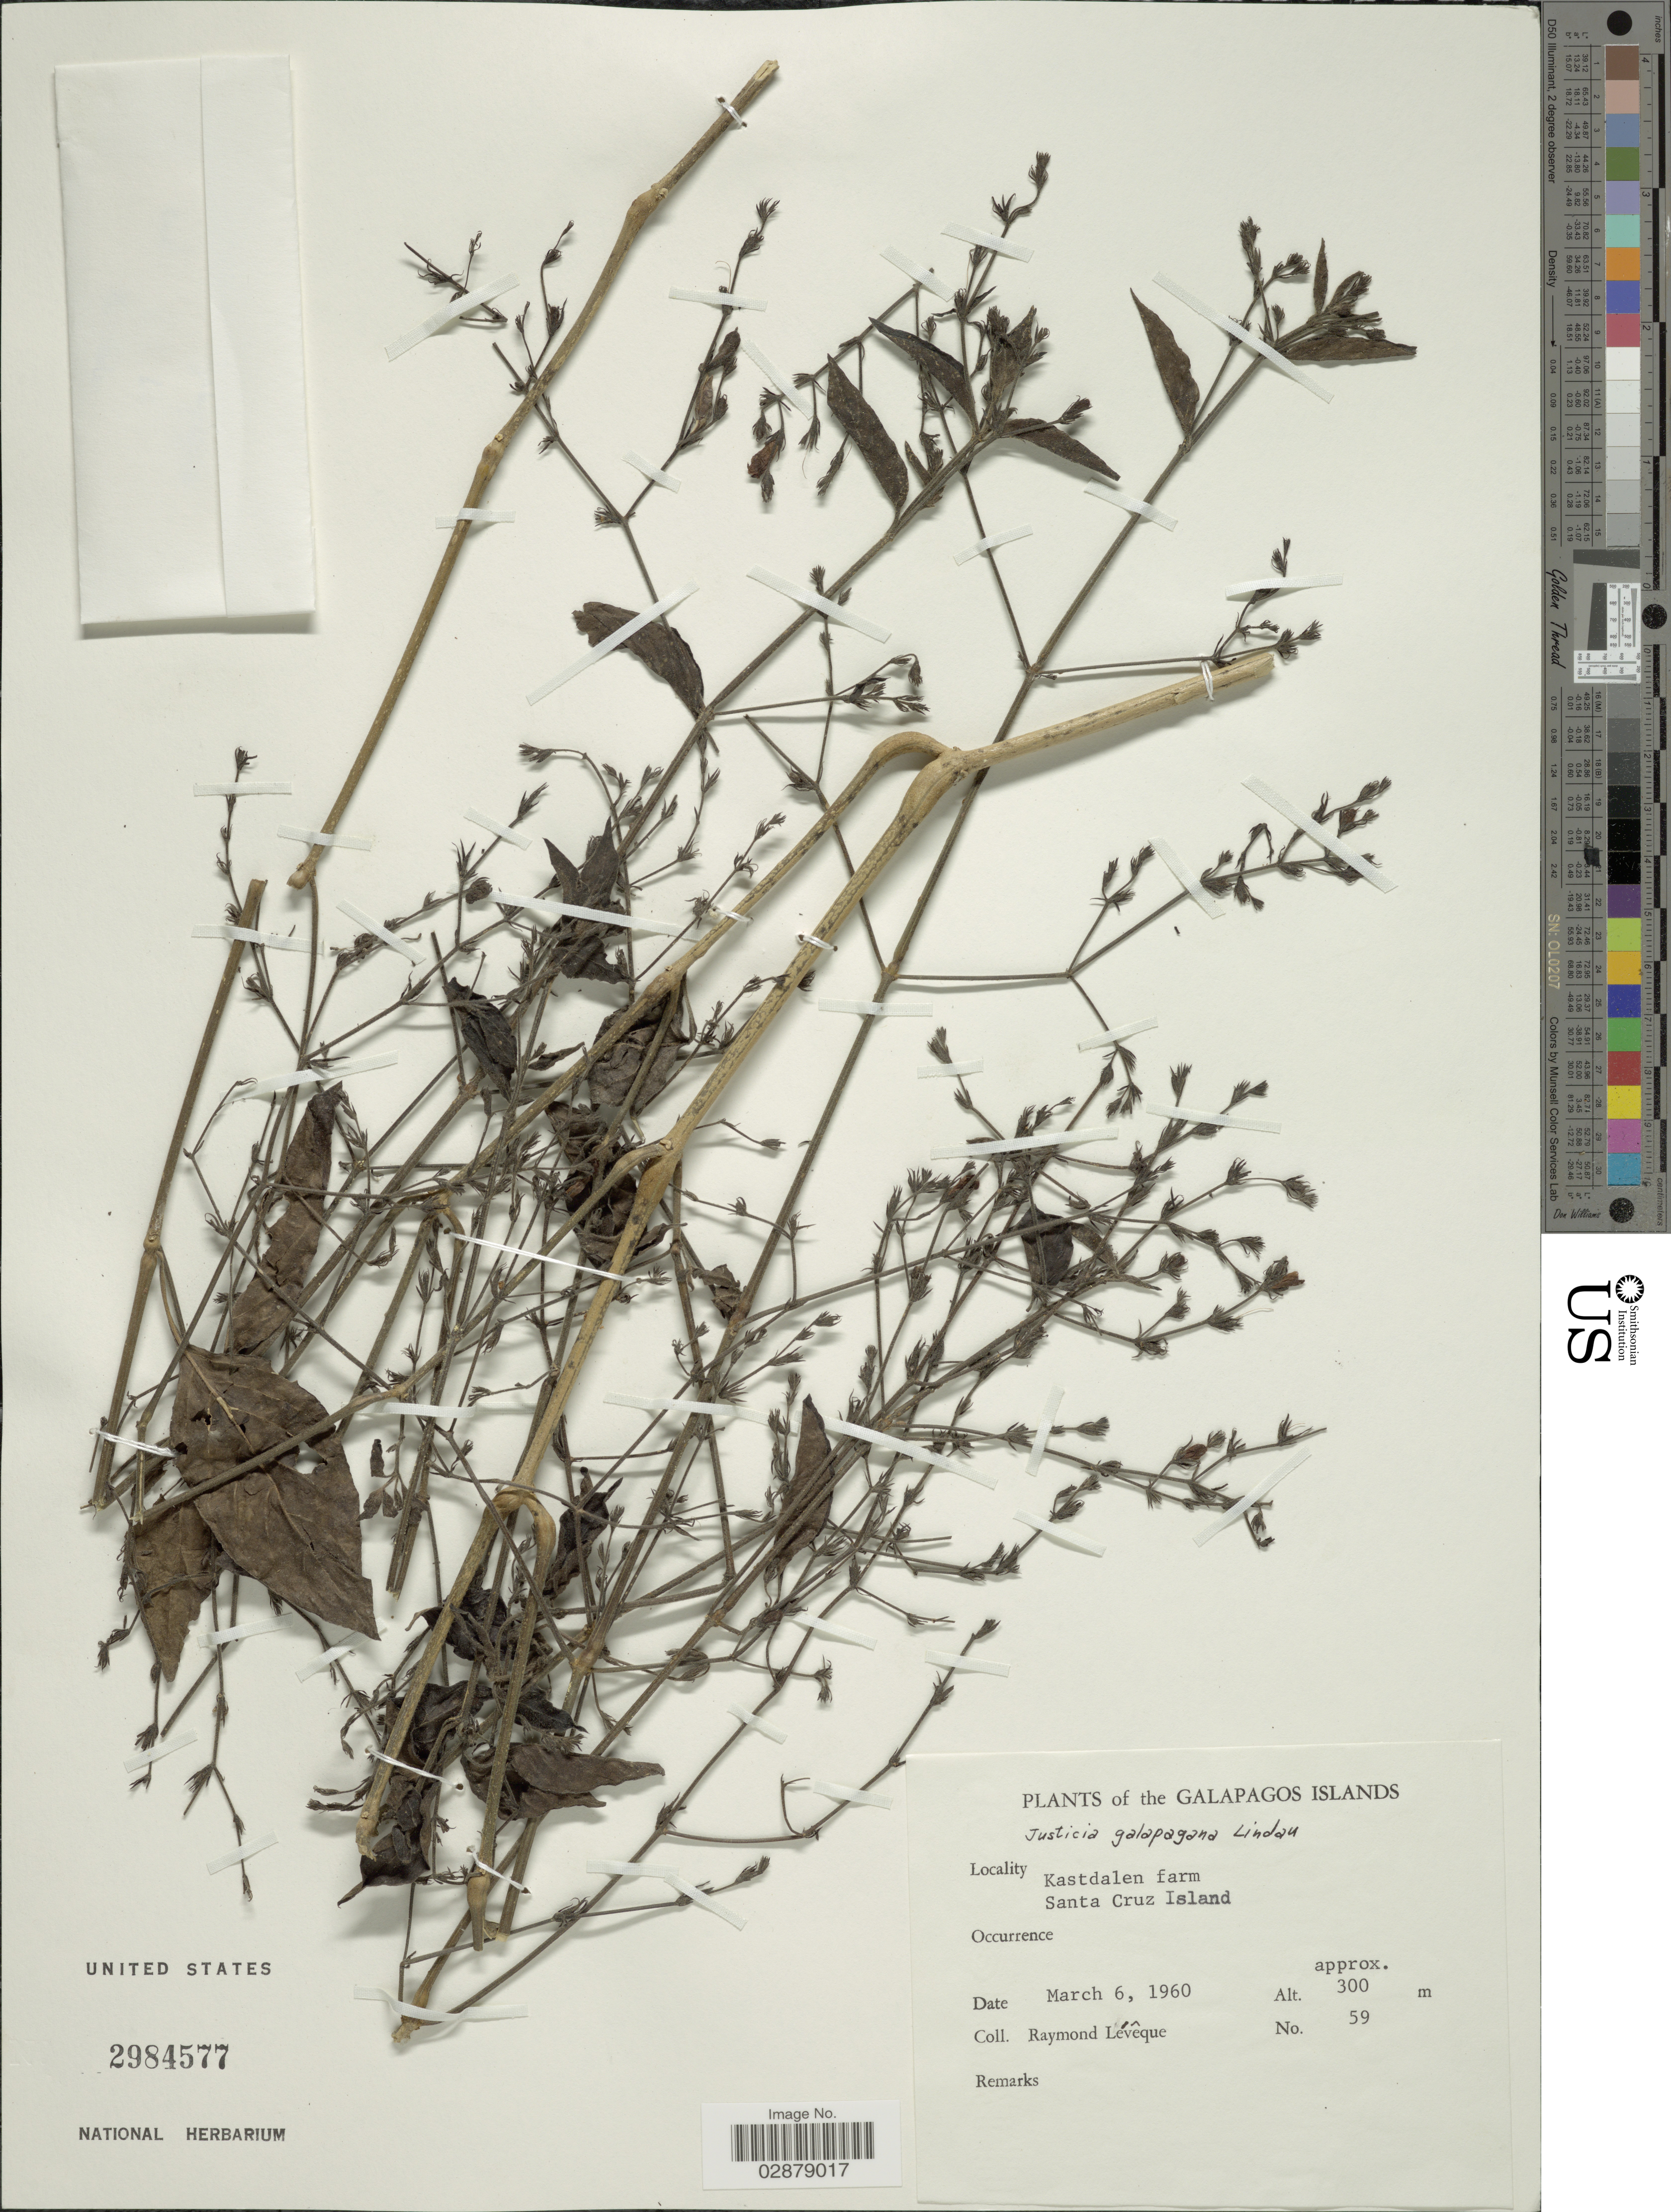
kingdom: Plantae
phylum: Tracheophyta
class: Magnoliopsida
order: Lamiales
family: Acanthaceae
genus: Justicia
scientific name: Justicia galapagana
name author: Lindau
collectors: R. Lévêque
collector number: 59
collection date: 1960-03-06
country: Ecuador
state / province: Colón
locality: The Galapagos Islands. Kastdalen farm. Santa Cruz Island.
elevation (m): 300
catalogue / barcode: US 2984577